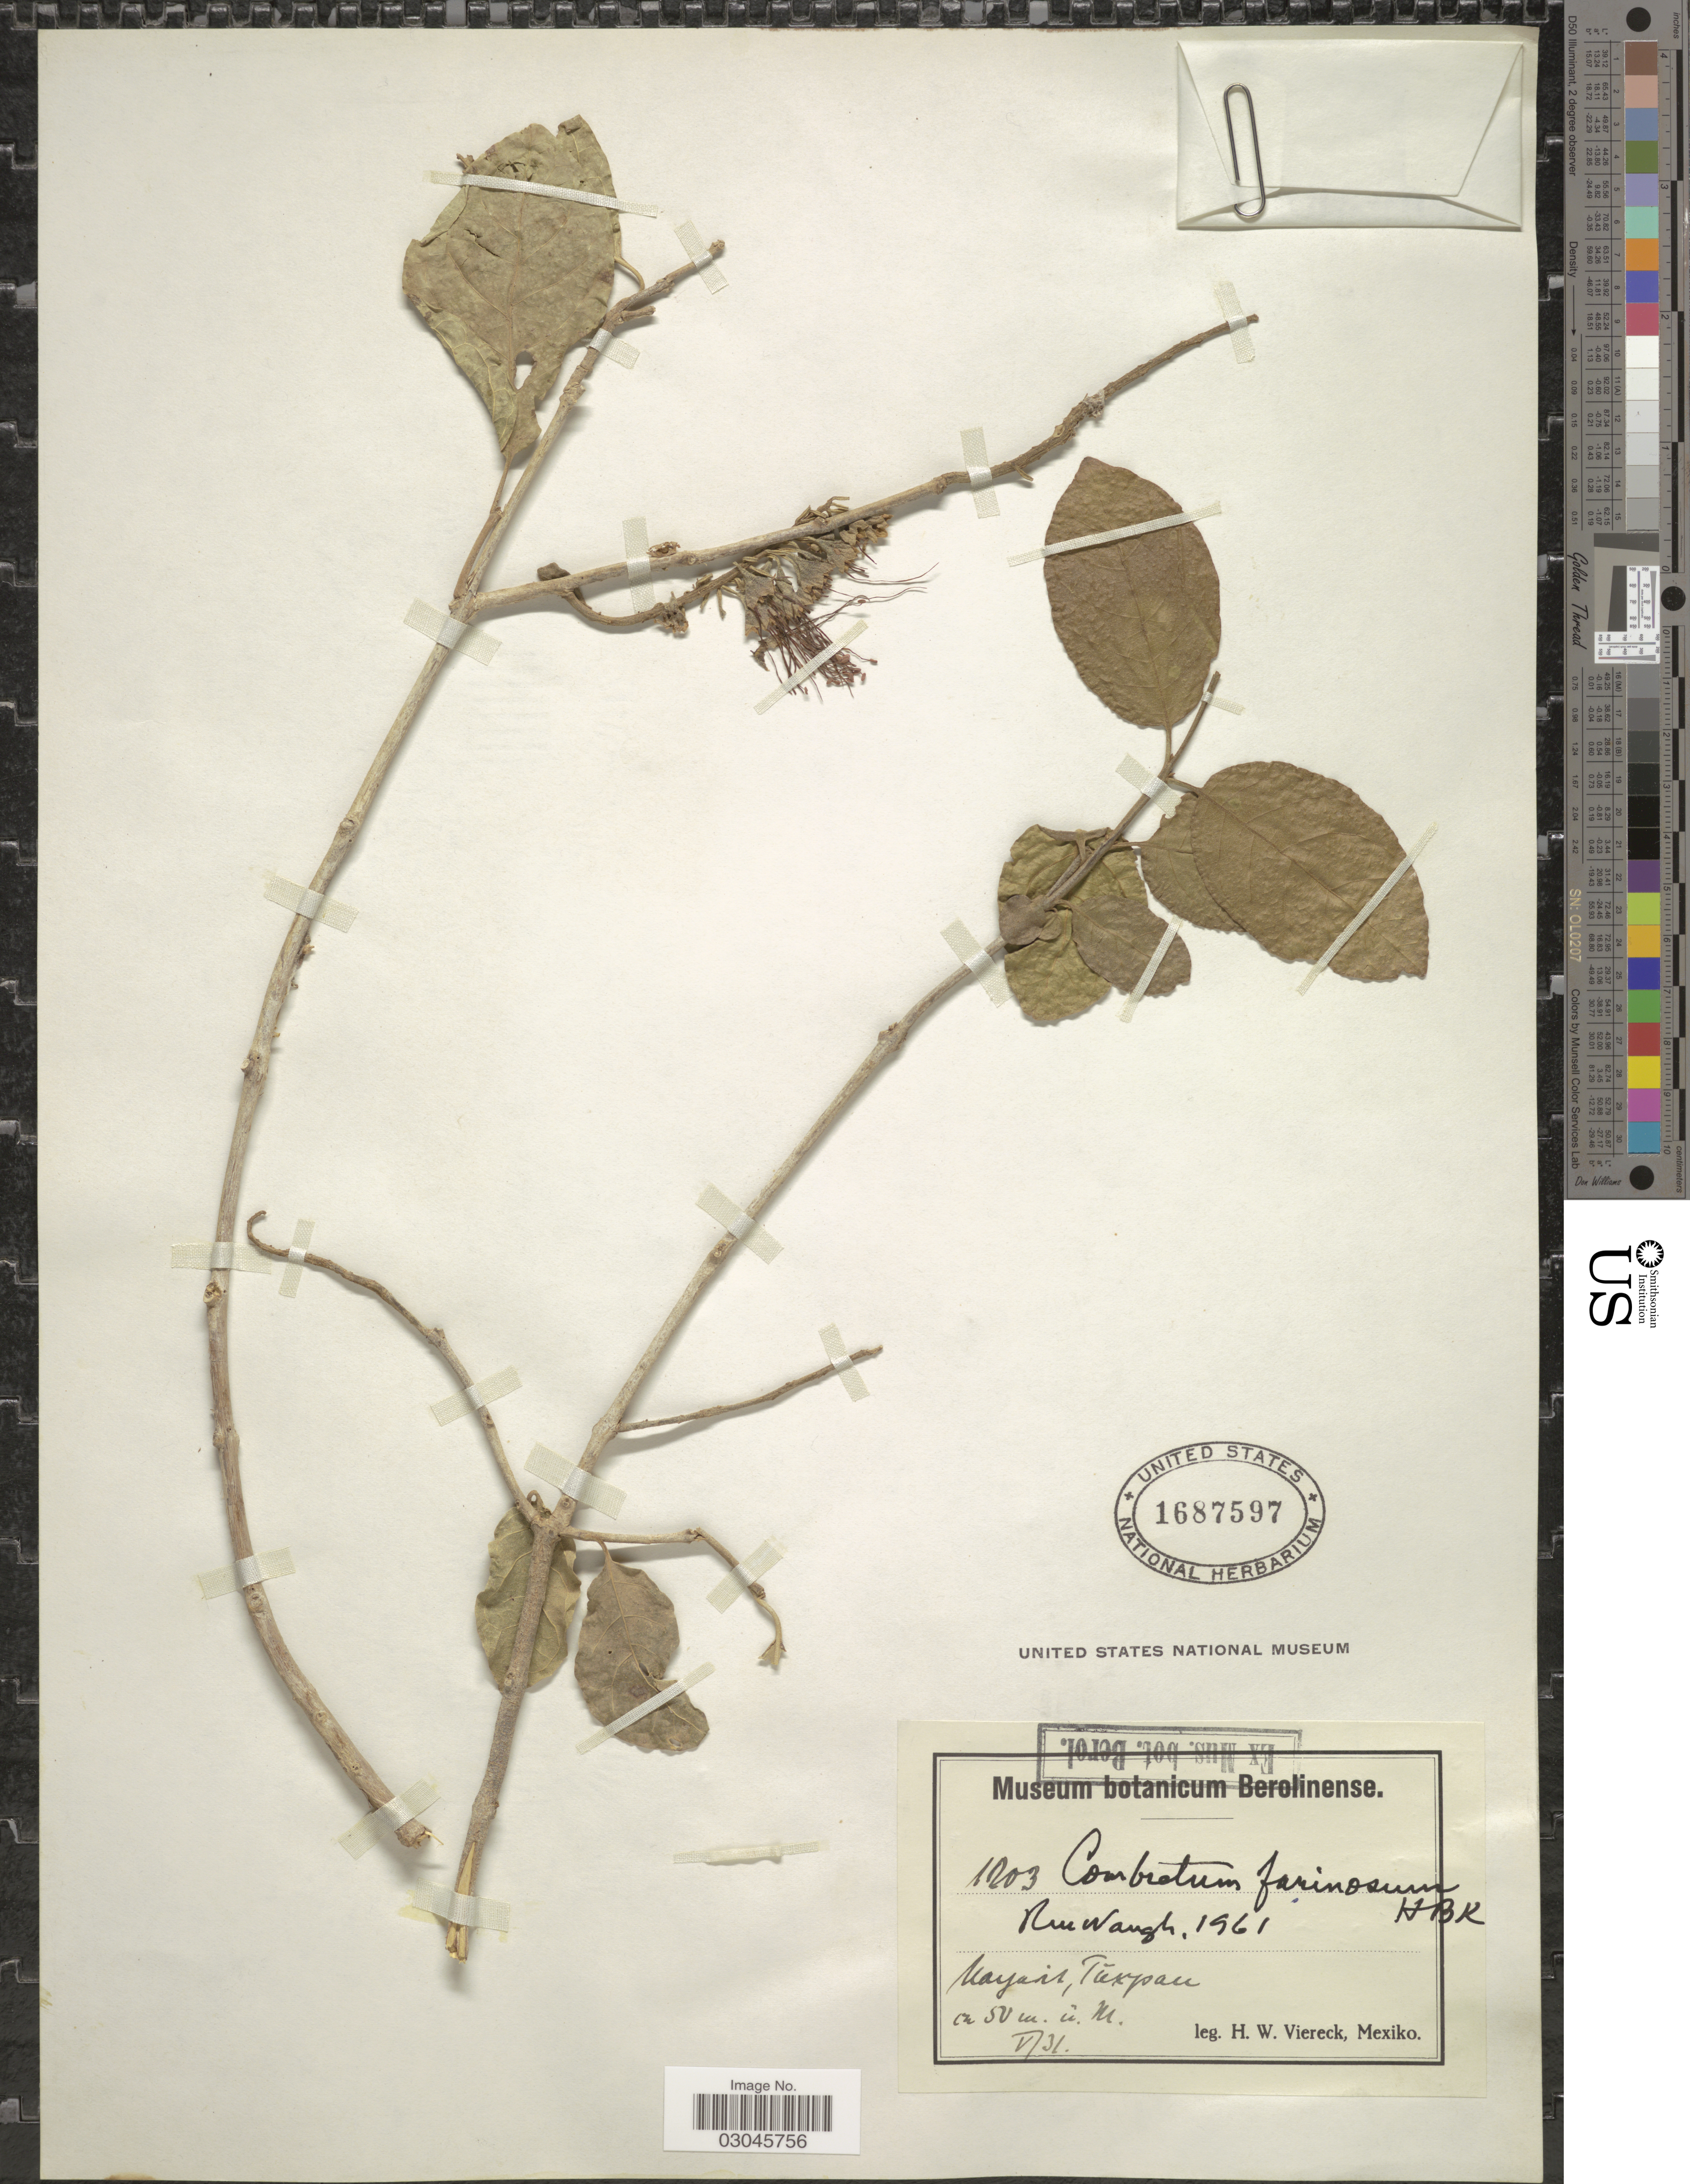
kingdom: Plantae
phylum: Tracheophyta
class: Magnoliopsida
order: Myrtales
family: Combretaceae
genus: Combretum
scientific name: Combretum fruticosum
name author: (Loefl.) Stuntz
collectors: H. W. Viereck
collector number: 1203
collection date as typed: Transcribed d/m/y: /5/31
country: Mexico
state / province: Nayarit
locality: Tŭxpan.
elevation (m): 50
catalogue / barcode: US 1687597